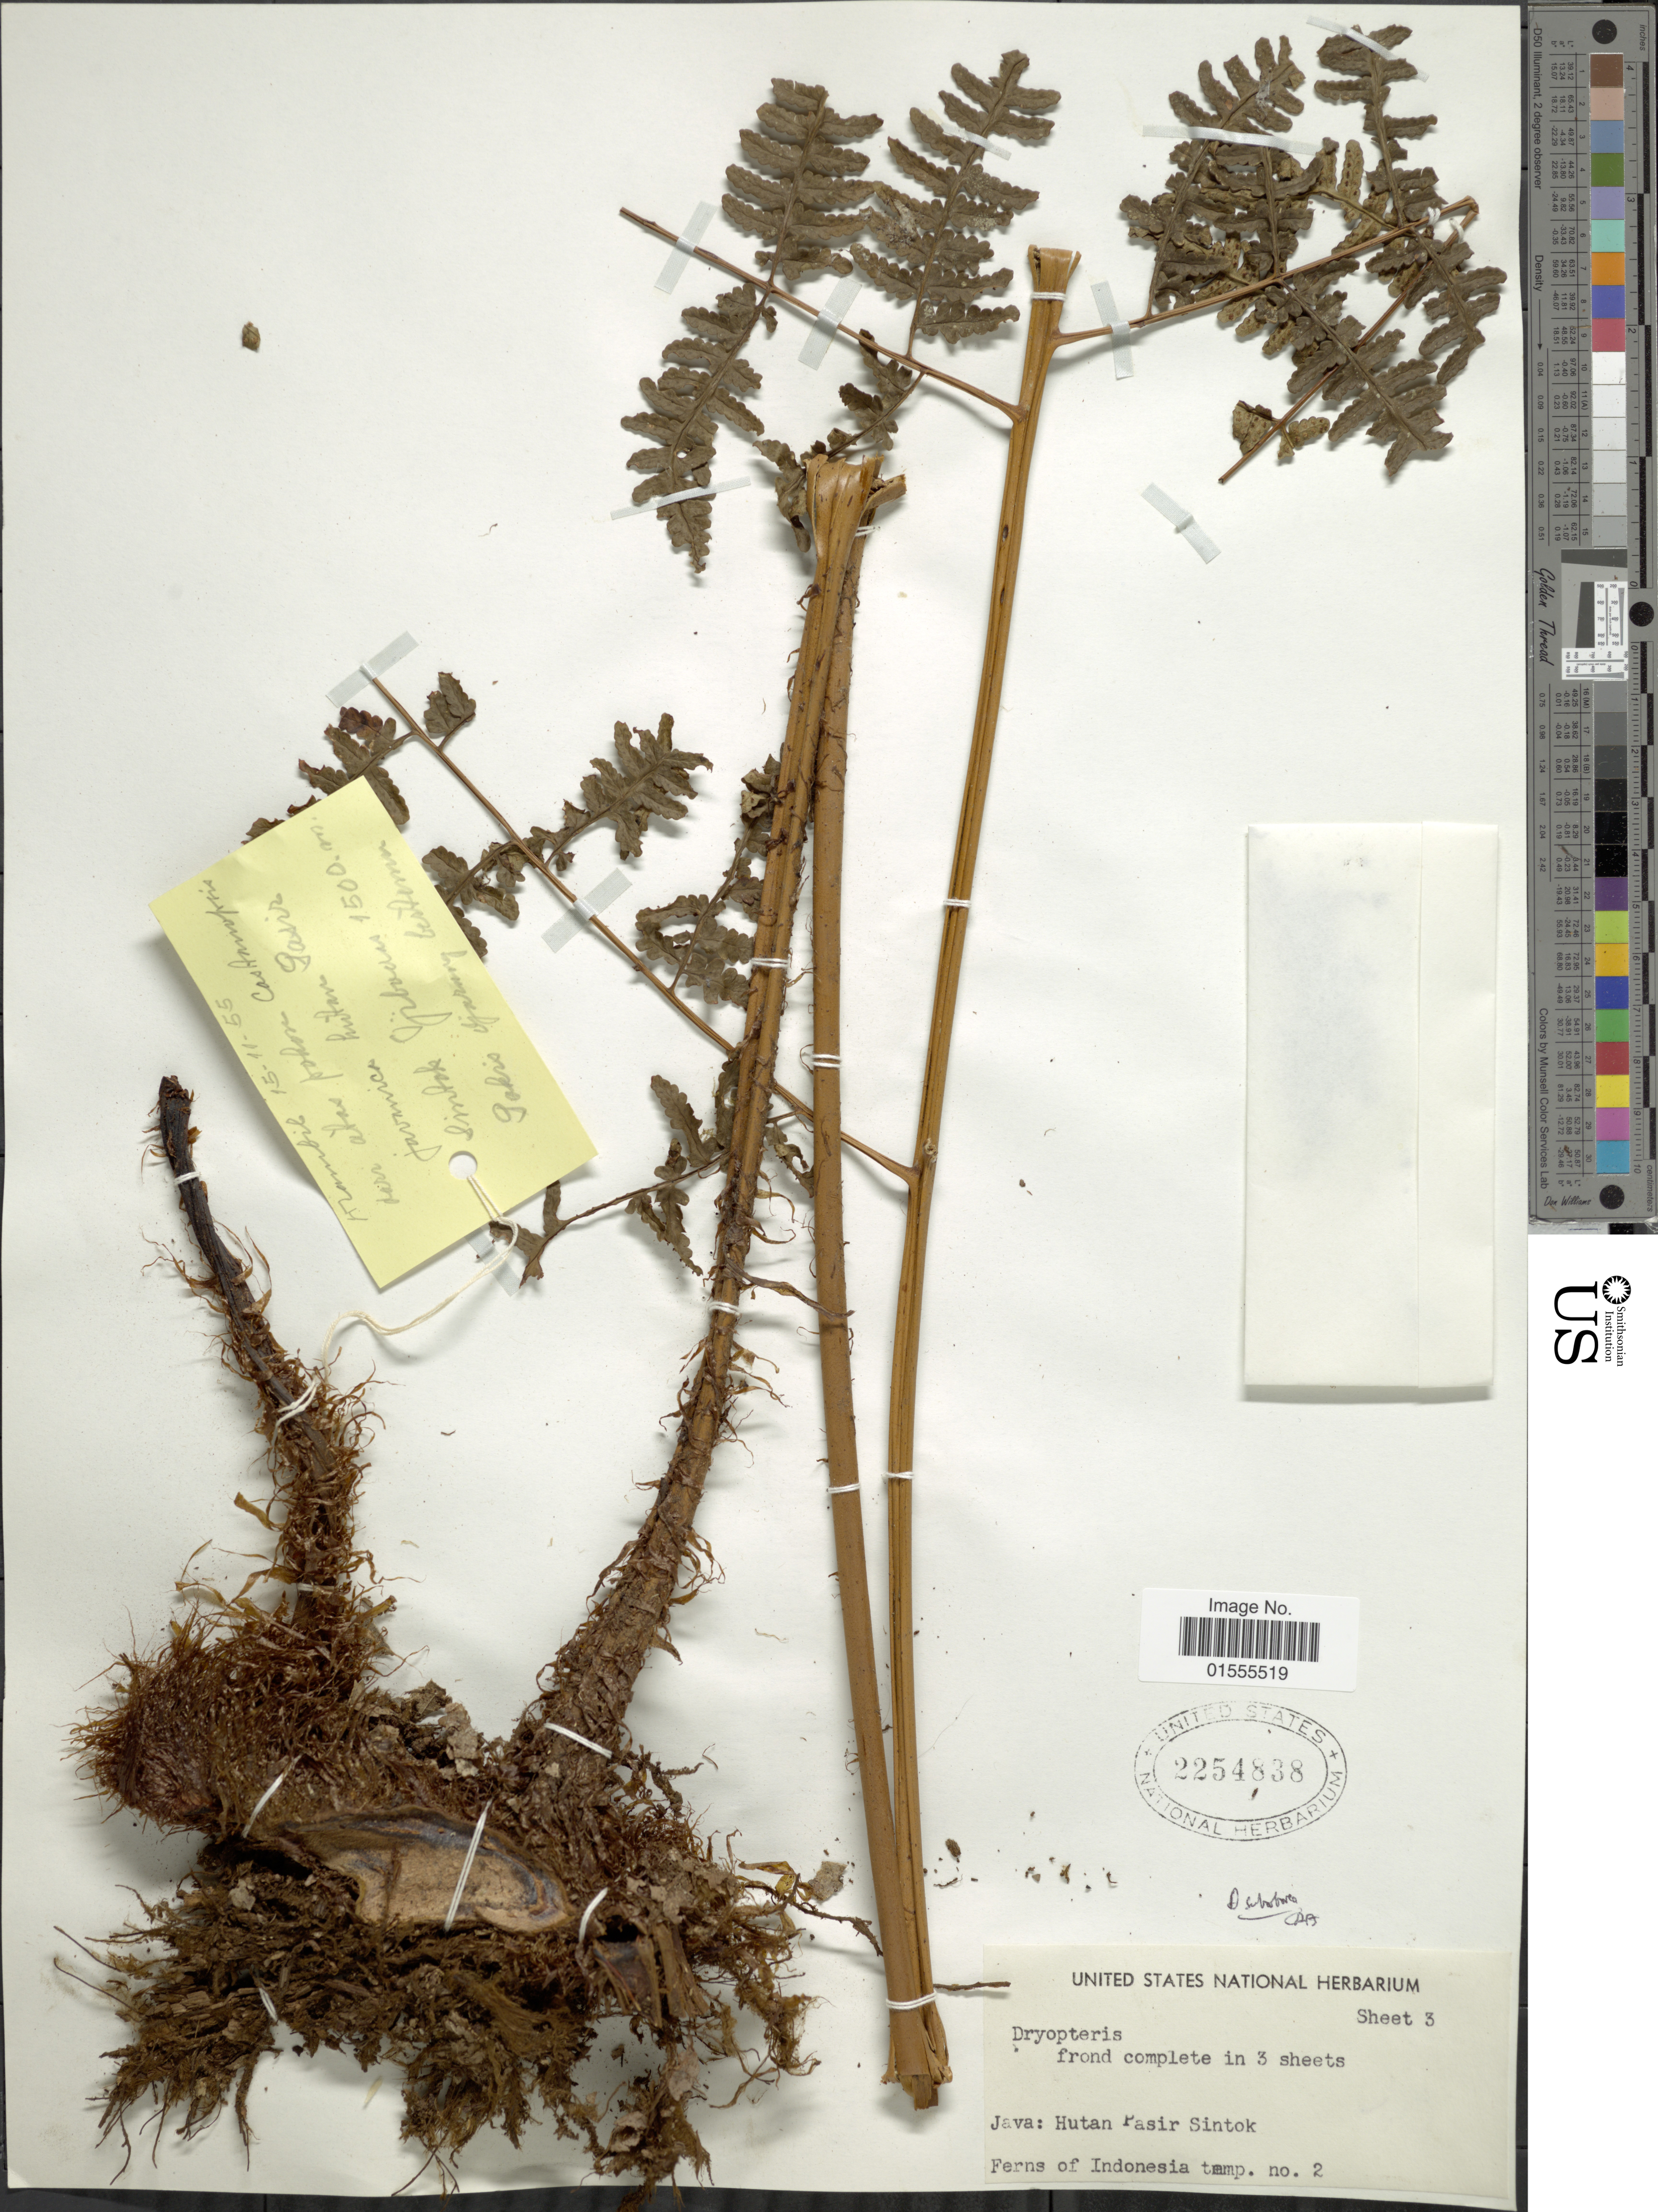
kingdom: Plantae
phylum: Tracheophyta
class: Polypodiopsida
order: Polypodiales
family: Dryopteridaceae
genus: Dryopteris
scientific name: Dryopteris sp.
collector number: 2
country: Indonesia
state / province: Java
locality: Hutan Pasir Sintok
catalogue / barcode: US 2254838